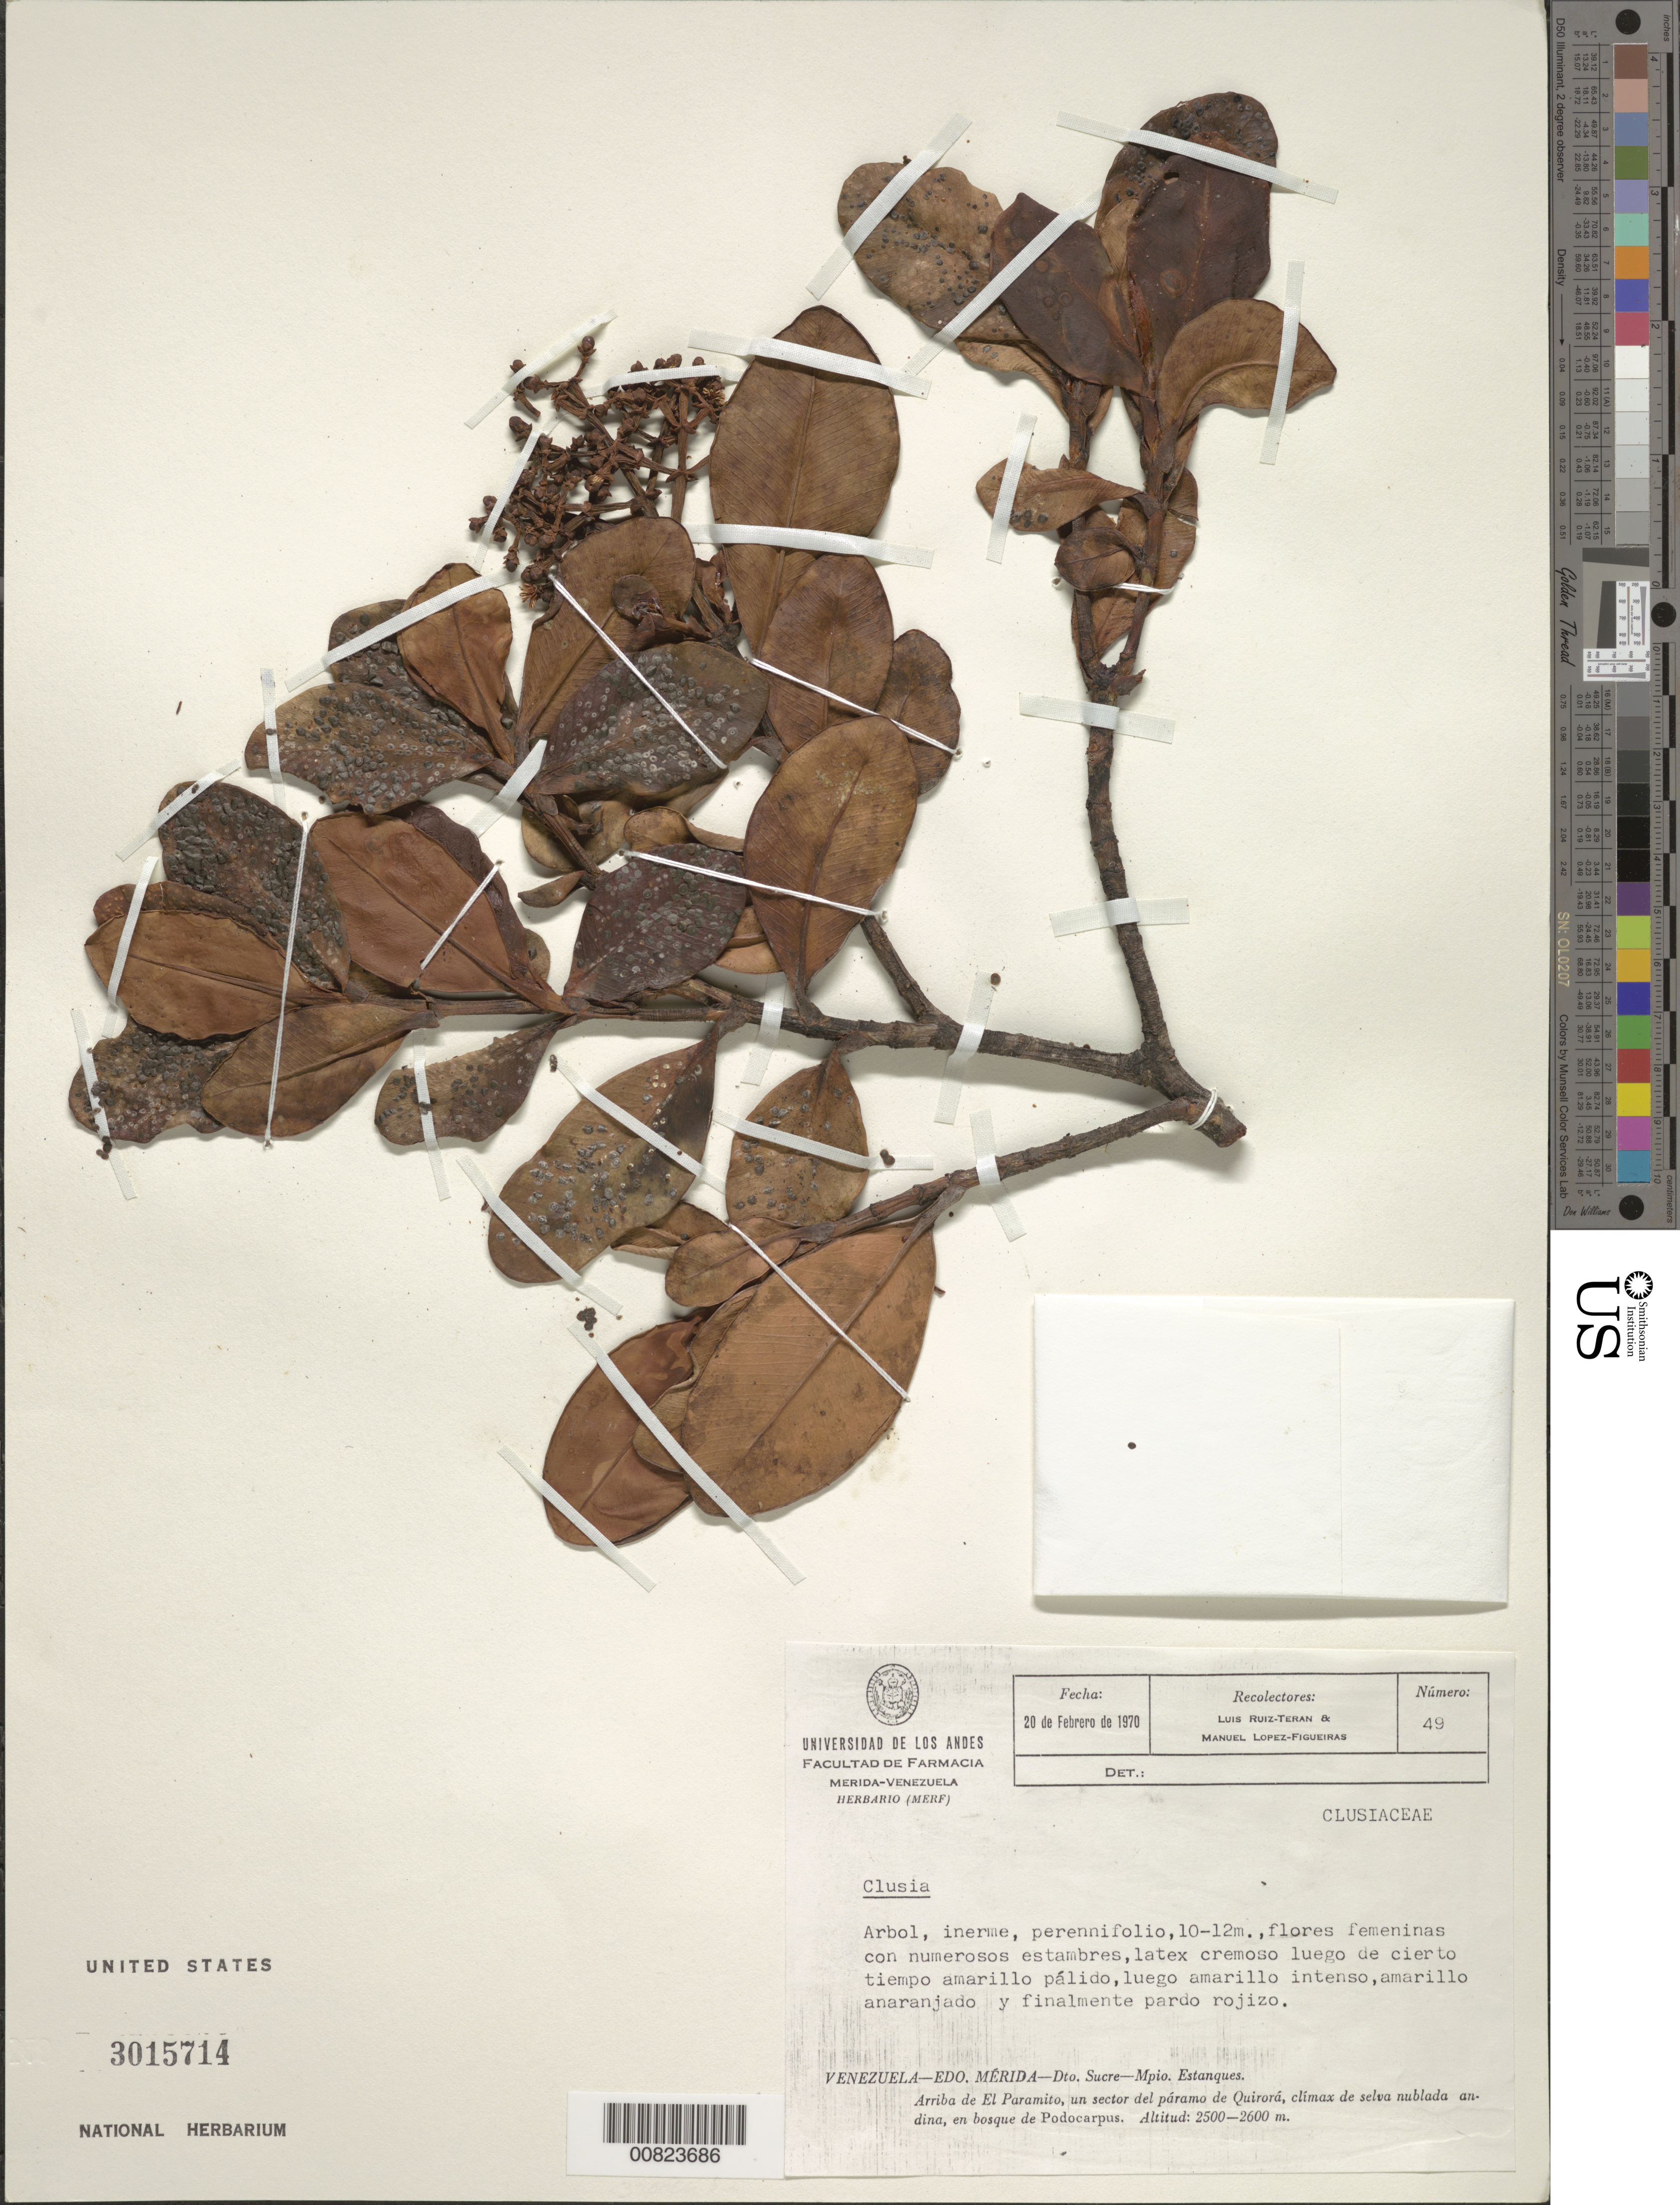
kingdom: Plantae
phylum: Tracheophyta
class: Magnoliopsida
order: Malpighiales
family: Clusiaceae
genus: Clusia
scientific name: Clusia sp.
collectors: L. E. Ruíz-Terán & M. López Figueiras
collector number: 49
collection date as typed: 20-Feb-70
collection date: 1970-02-20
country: Venezuela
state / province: Mérida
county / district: Sucre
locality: Mpio. Estanques; arriba de El Paramito, un sector del paramo de Quirora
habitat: Selva nublada andina, bosque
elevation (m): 2500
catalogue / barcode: US 3015714